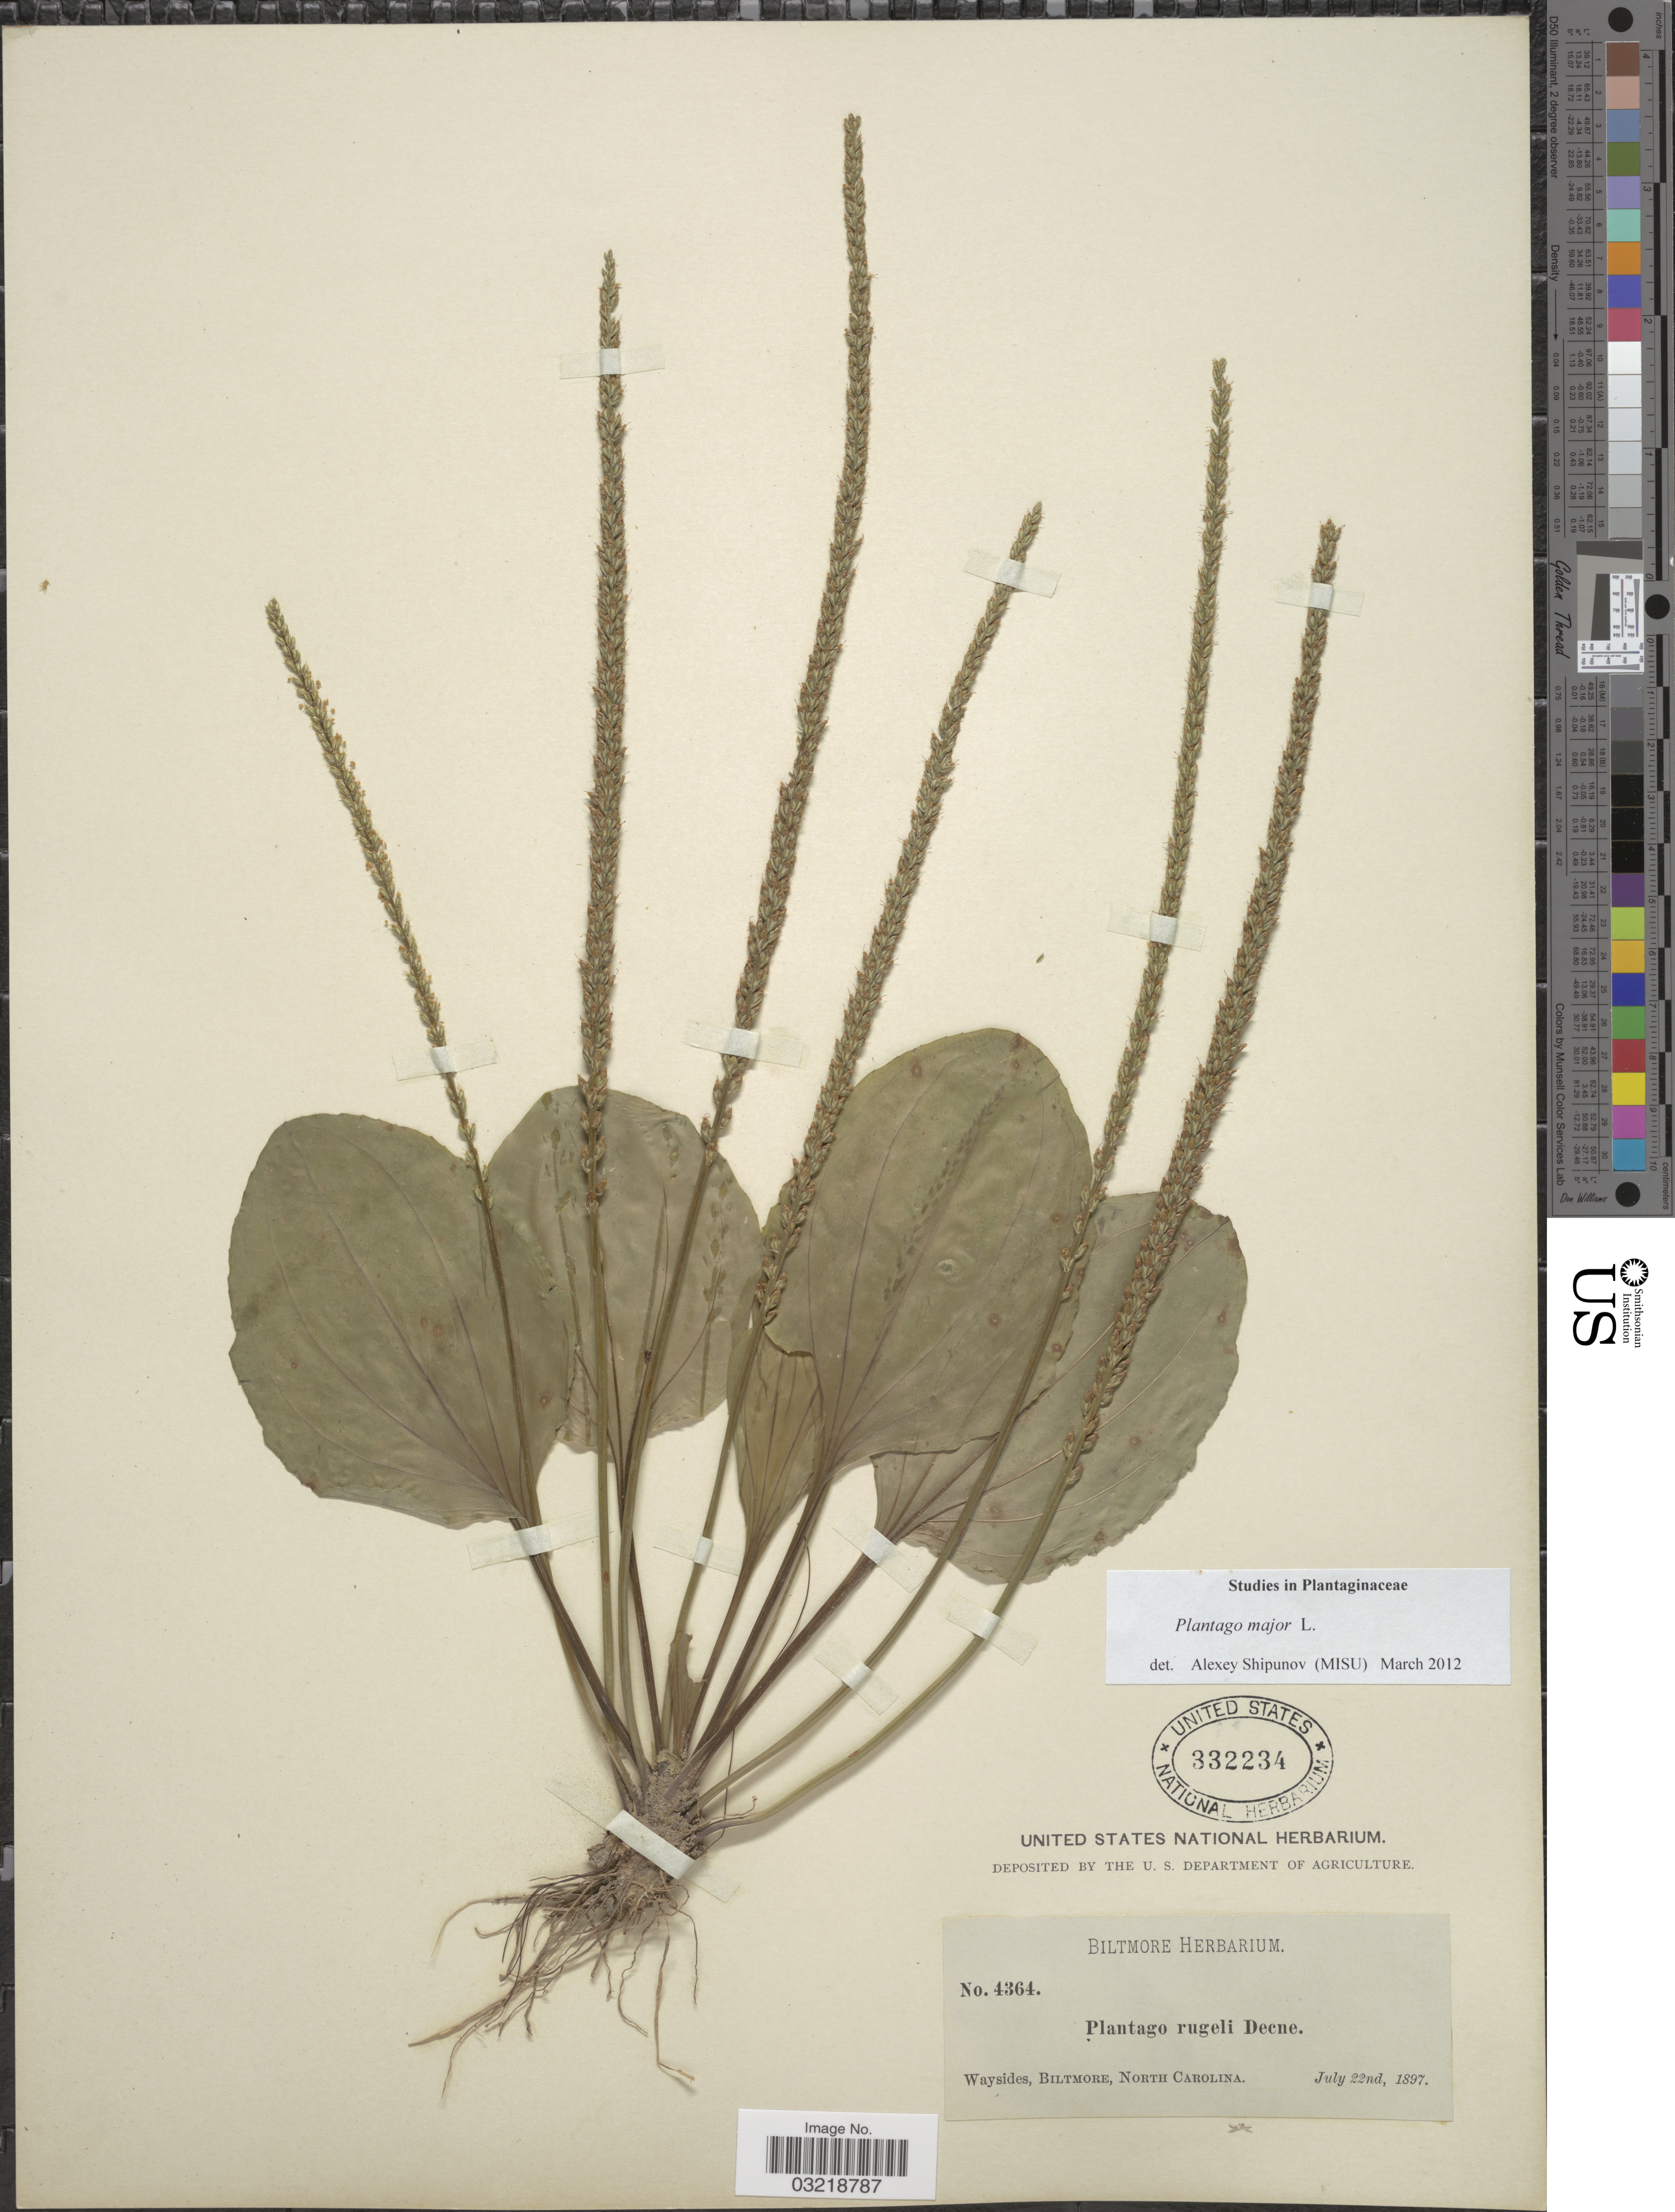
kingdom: Plantae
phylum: Tracheophyta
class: Magnoliopsida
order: Lamiales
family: Plantaginaceae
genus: Plantago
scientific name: Plantago major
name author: L.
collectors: ex herb. Biltmore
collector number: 4364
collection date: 1897-07-22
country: United States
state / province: North Carolina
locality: Waysides, Biltmore.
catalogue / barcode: US 332234